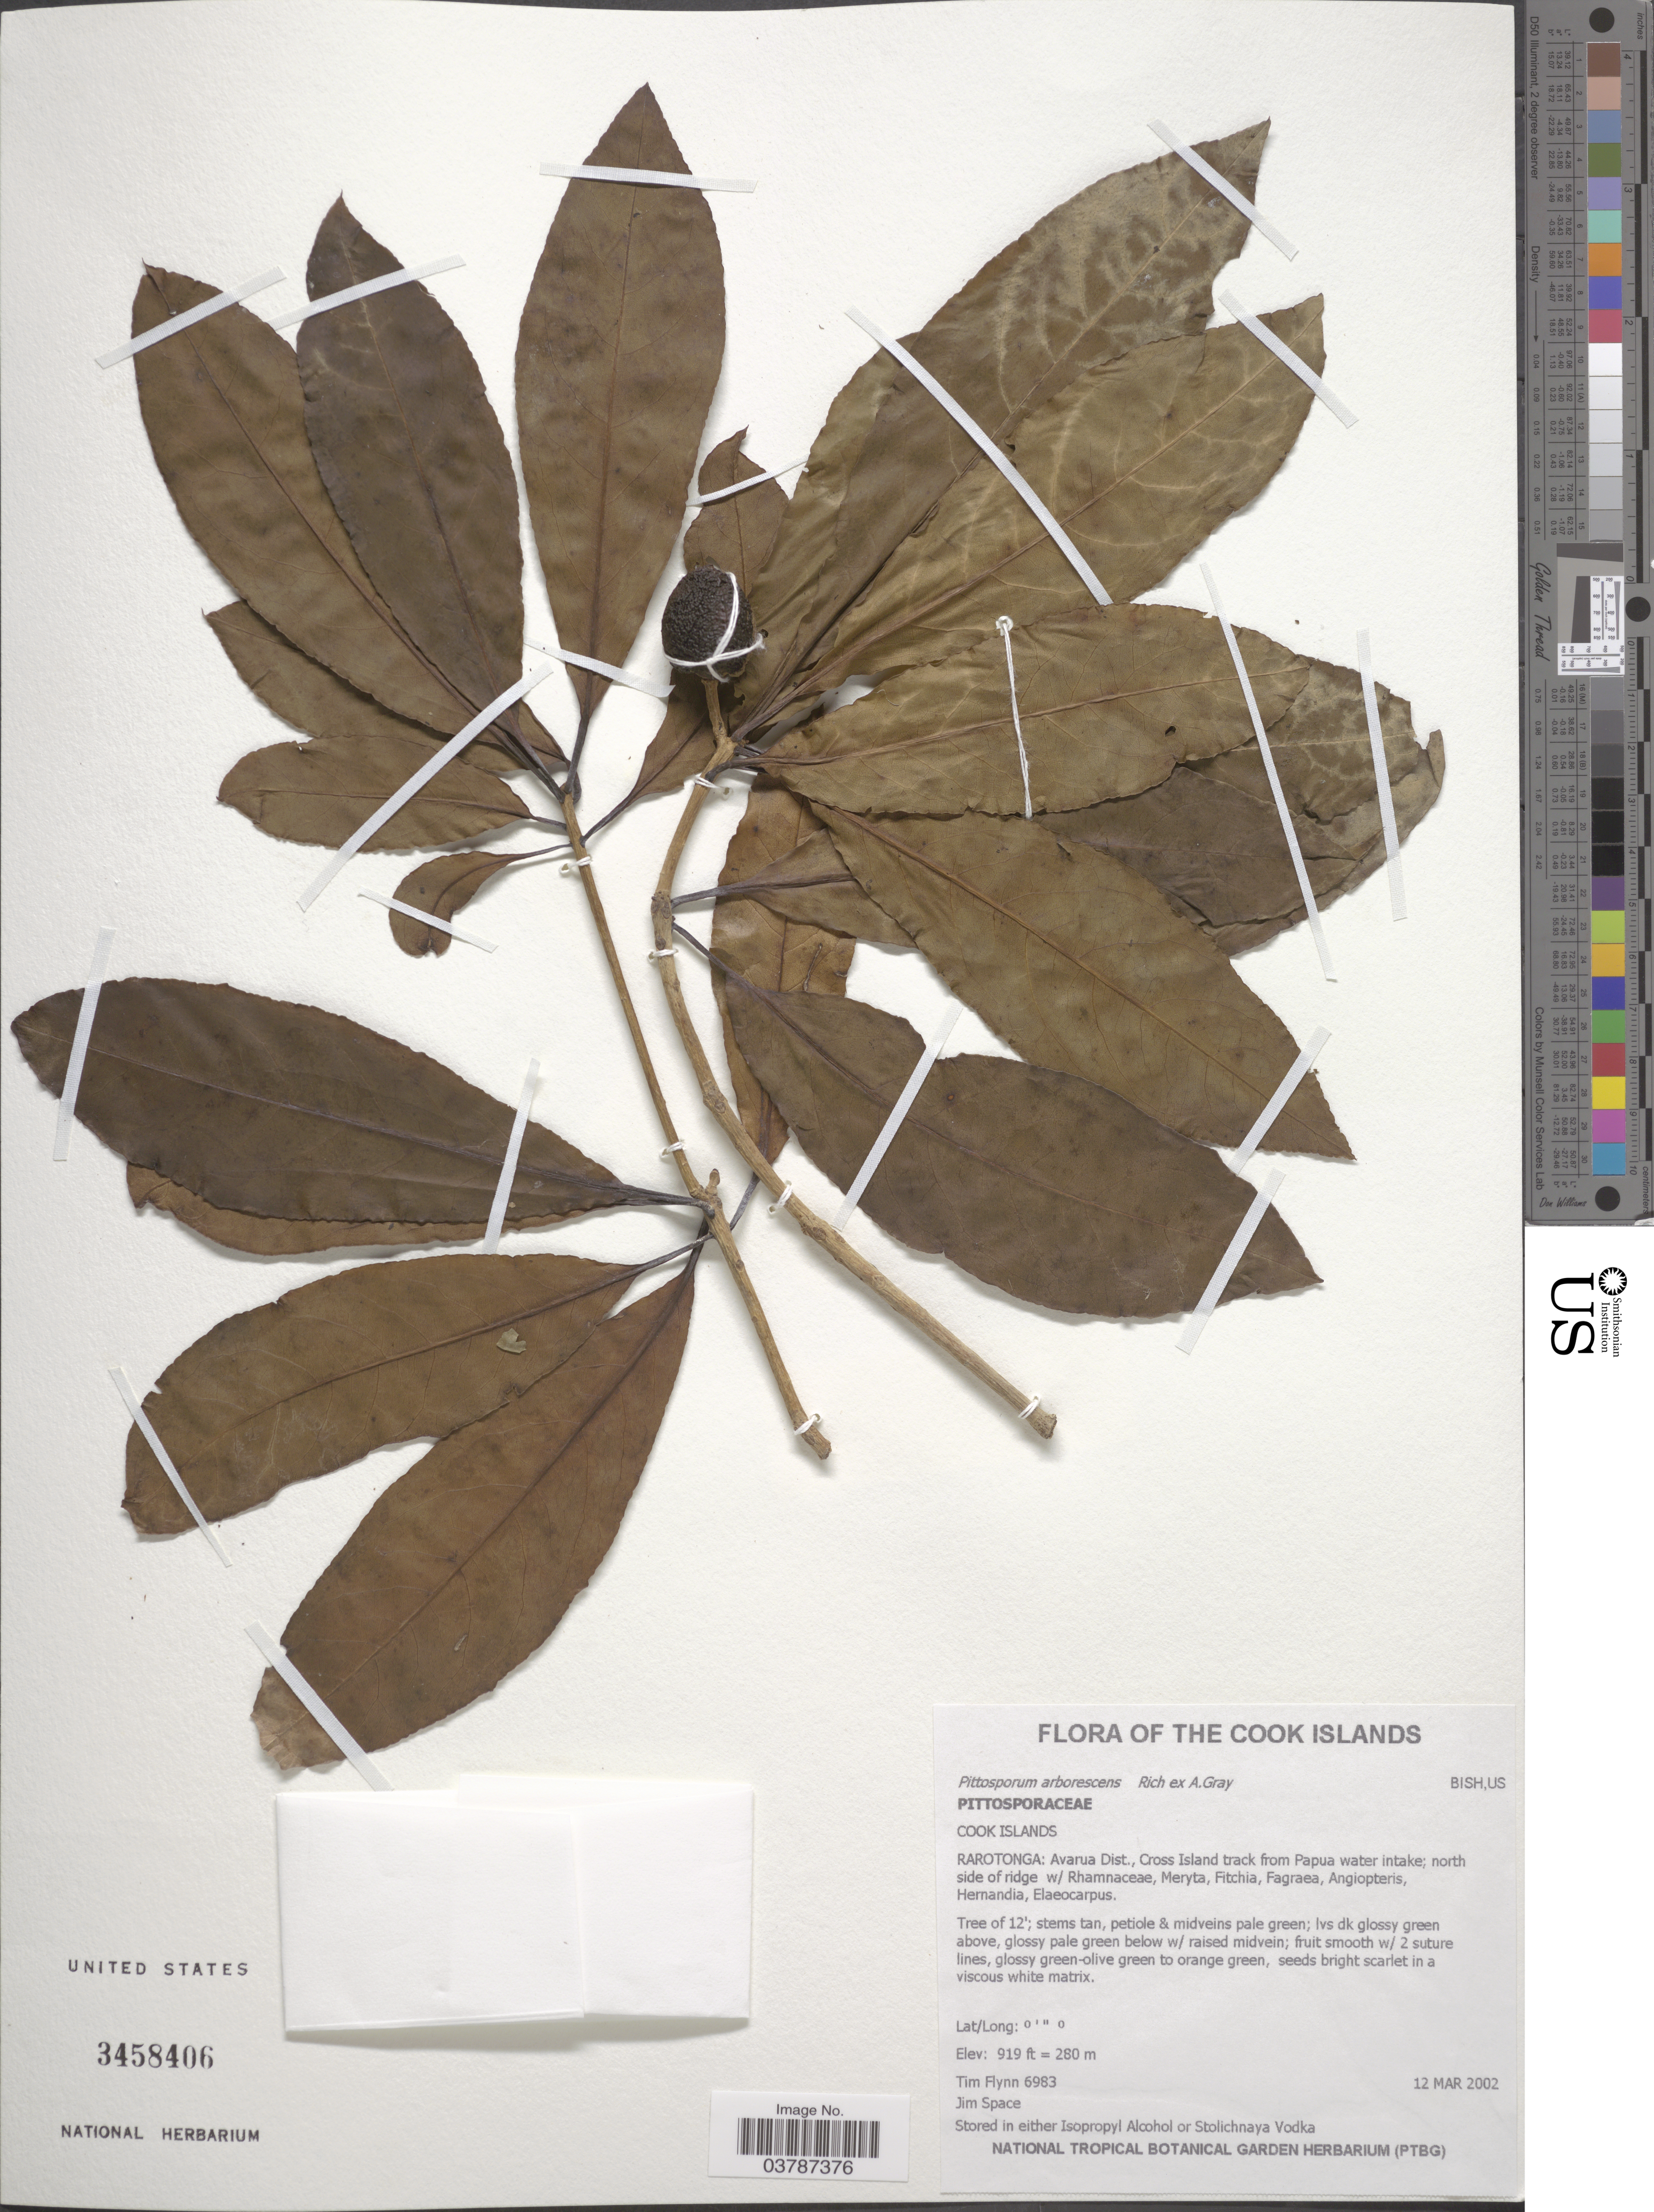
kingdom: Plantae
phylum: Tracheophyta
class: Magnoliopsida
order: Apiales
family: Pittosporaceae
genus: Pittosporum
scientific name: Pittosporum arborescens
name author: Rich. ex A. Gray in Wilkes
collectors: T. Flynn & J. Space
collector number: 6983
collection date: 2002-03-12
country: Cook Islands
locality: Rarotonga: Avarua Dist., Cross Island track from Papua water intake; north side of ridge.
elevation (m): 280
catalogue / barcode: US 3458406